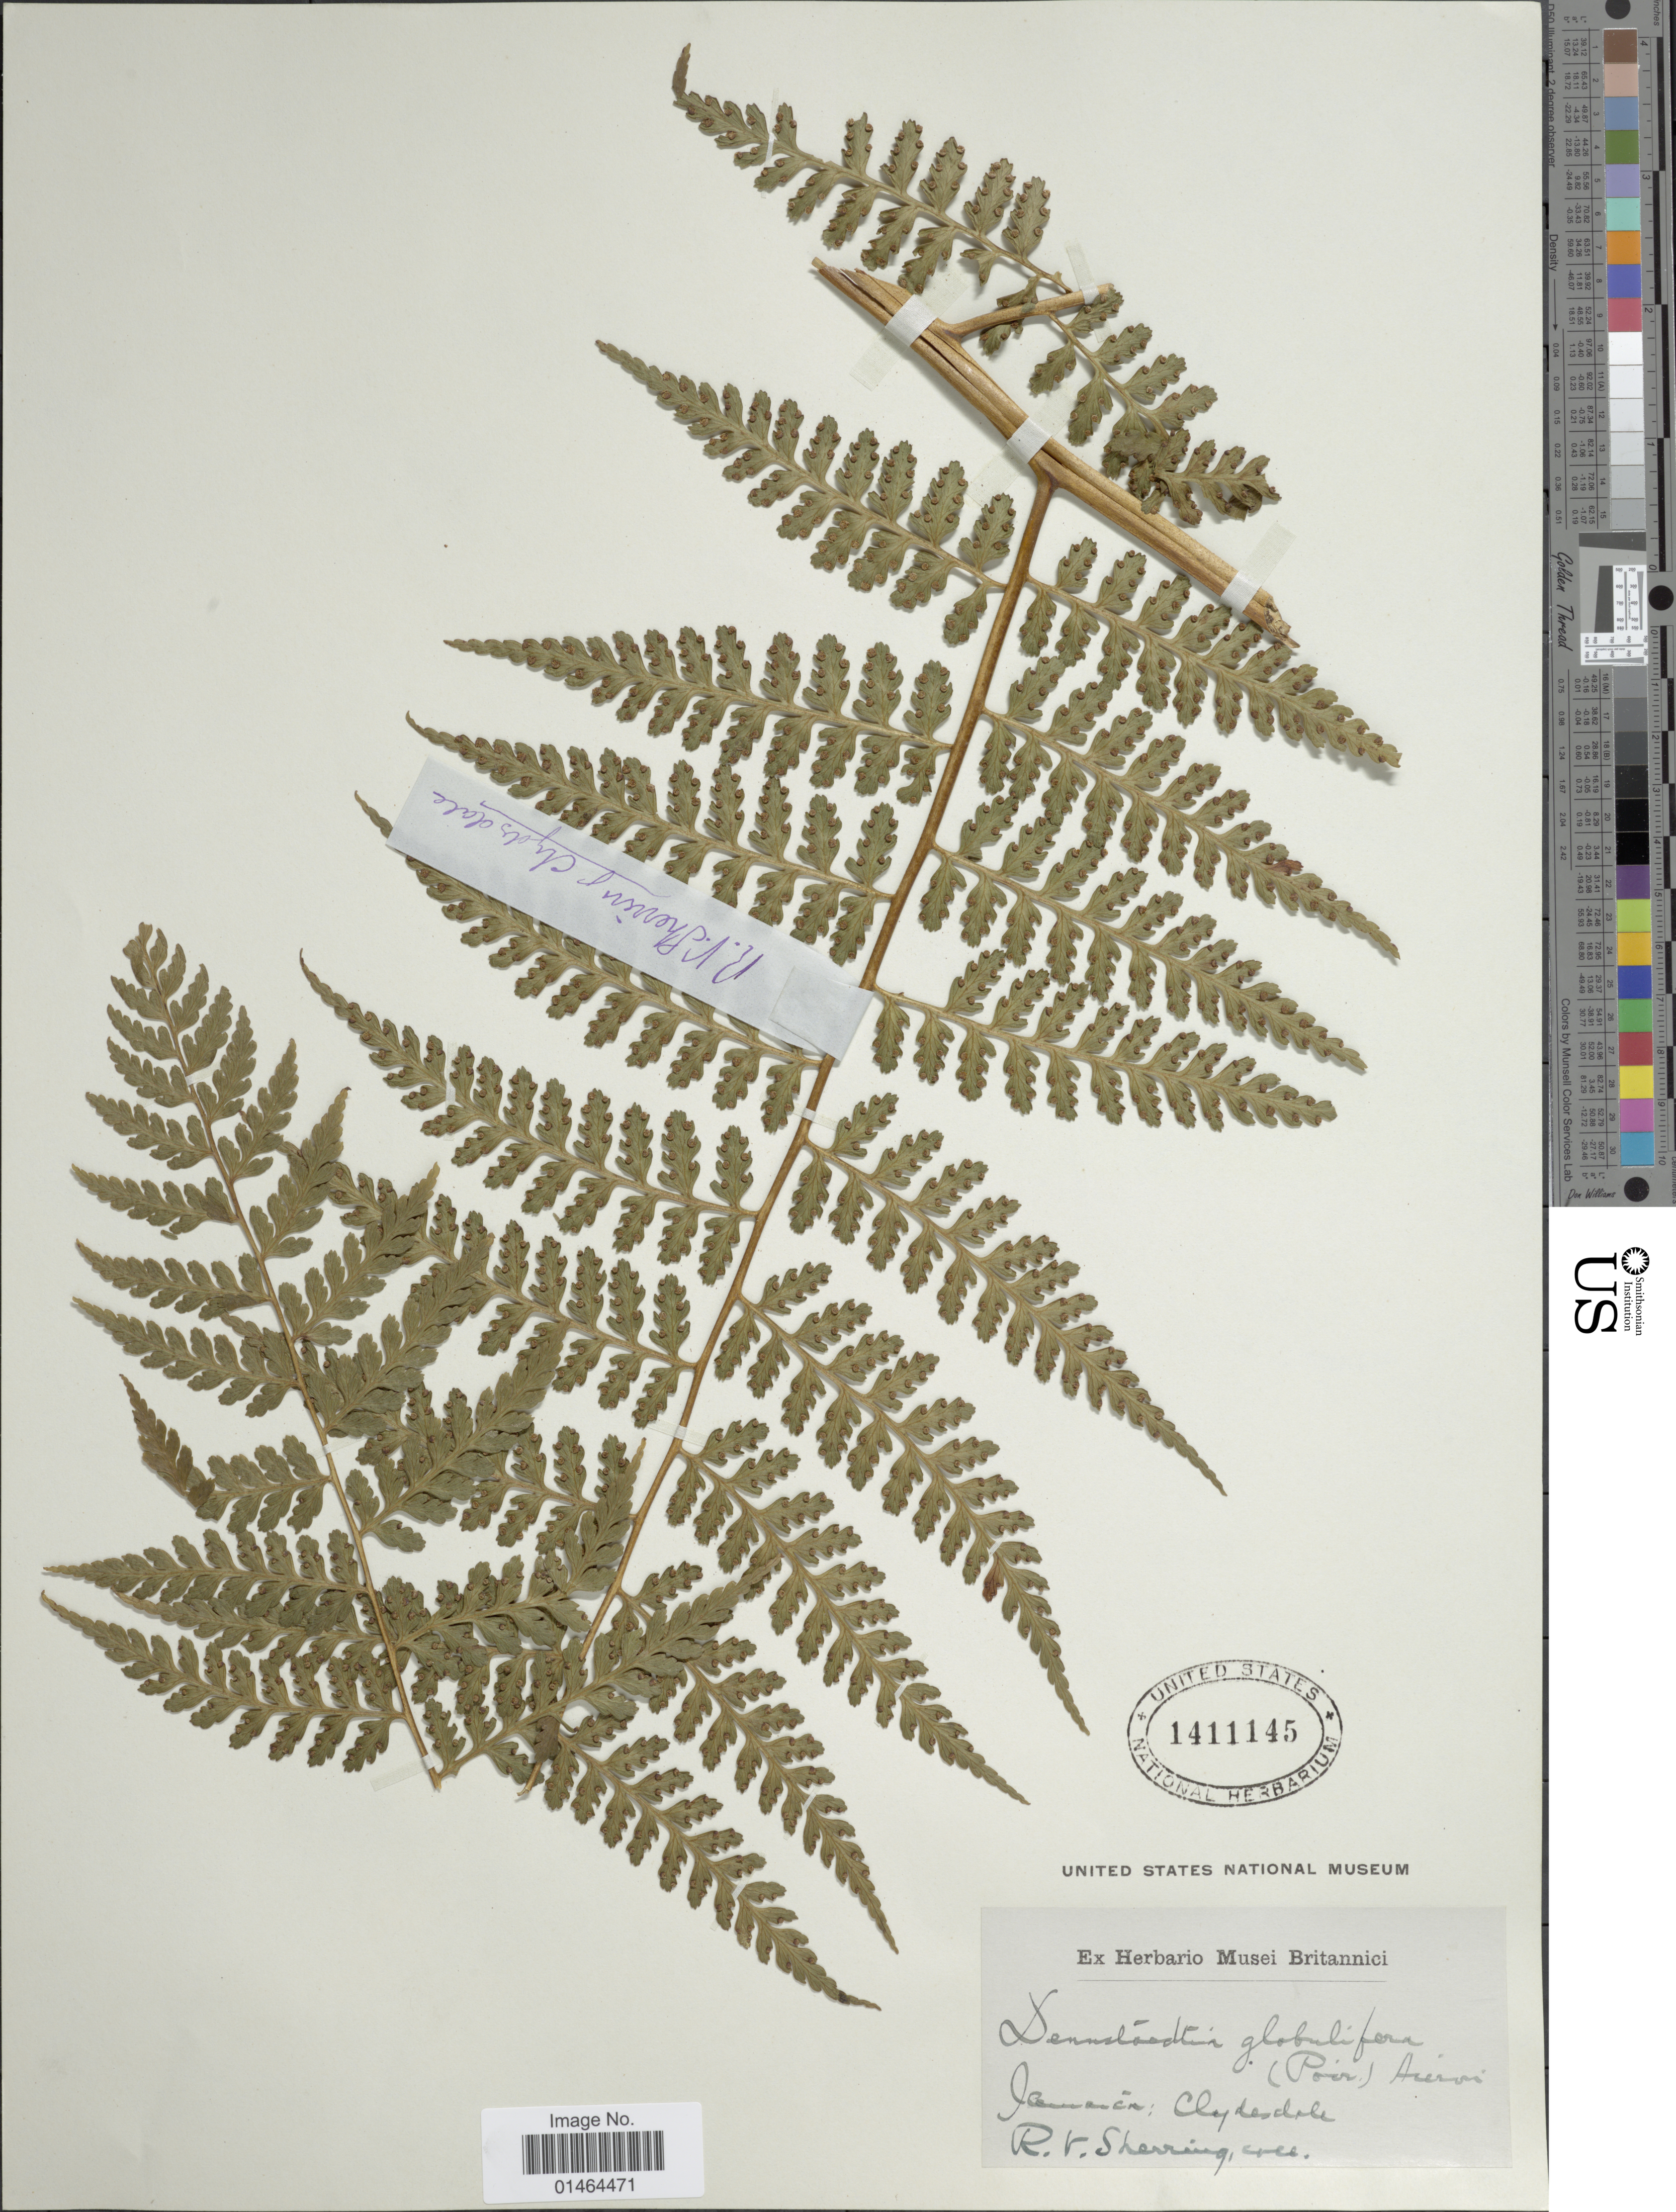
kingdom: Plantae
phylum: Tracheophyta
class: Polypodiopsida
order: Polypodiales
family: Dennstaedtiaceae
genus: Dennstaedtia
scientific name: Dennstaedtia globulifera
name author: (Poir.) Hieron.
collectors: R. Sherring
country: Jamaica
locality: Clydesdale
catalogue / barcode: US 1411145